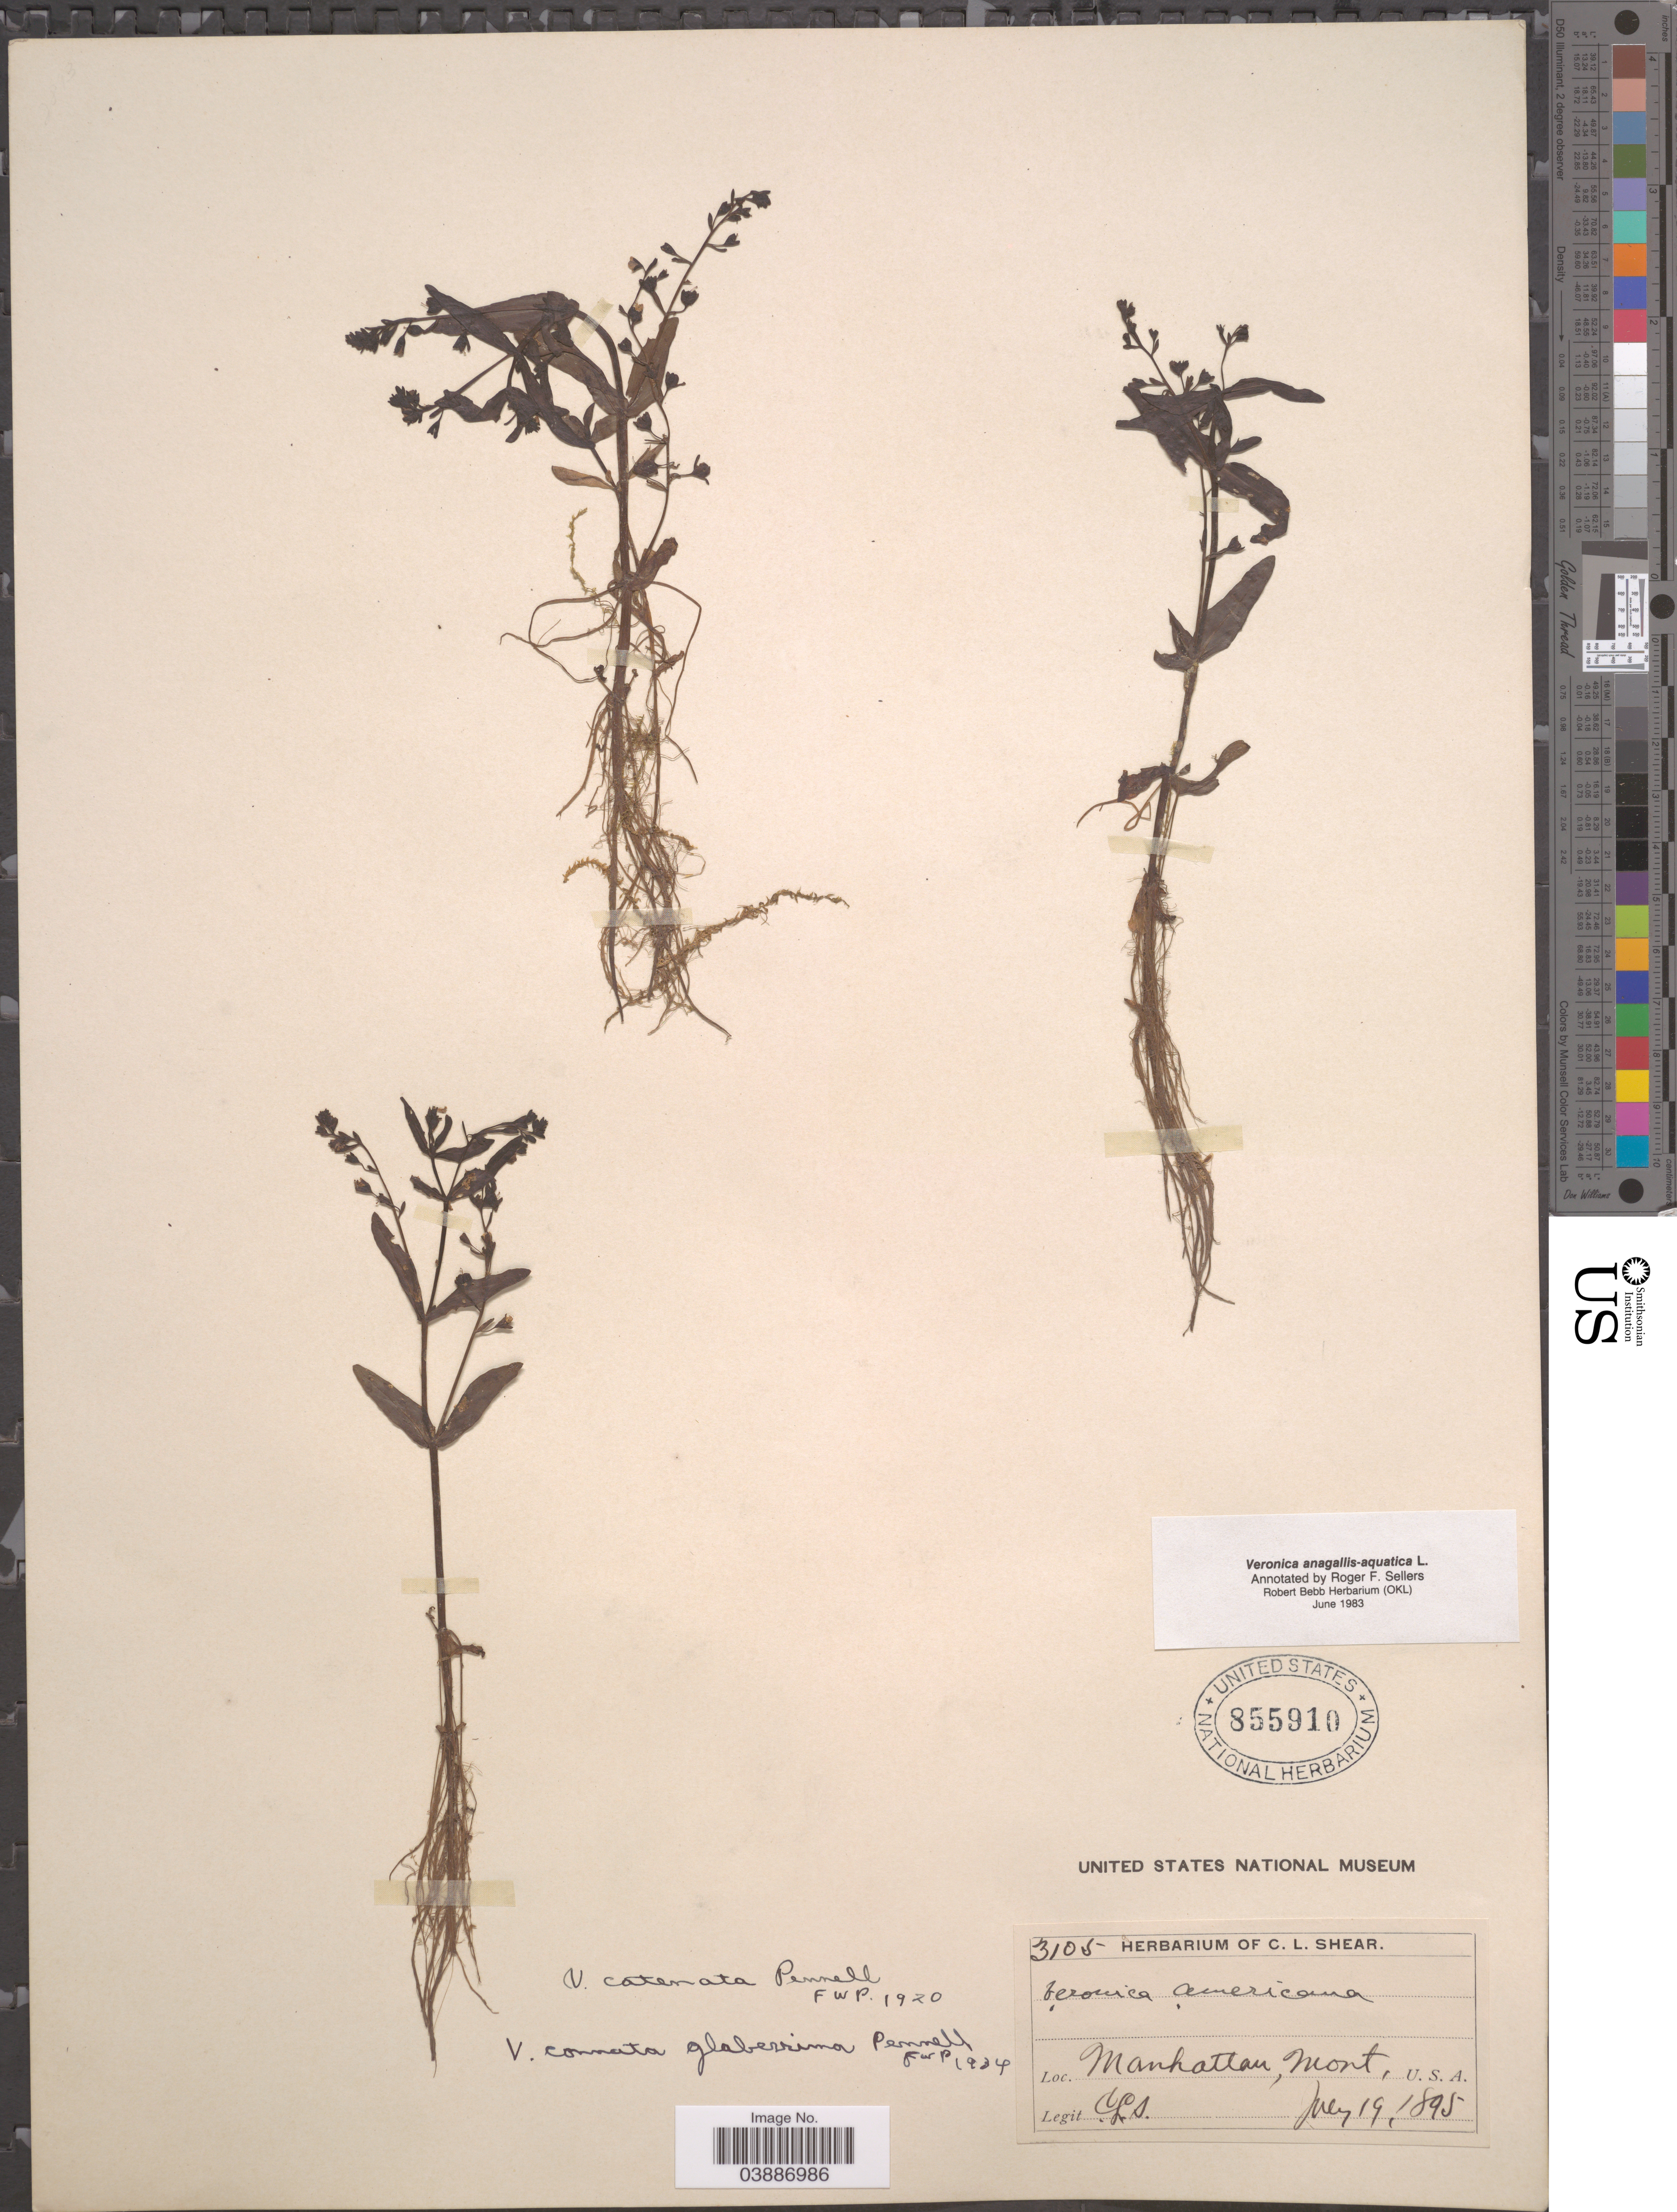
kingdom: Plantae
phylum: Tracheophyta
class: Magnoliopsida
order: Lamiales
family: Plantaginaceae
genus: Veronica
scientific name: Veronica anagallis-aquatica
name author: L.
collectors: C. L. Shear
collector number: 3105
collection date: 1895-07-19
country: United States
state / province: Montana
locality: Manhattan.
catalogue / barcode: US 855910